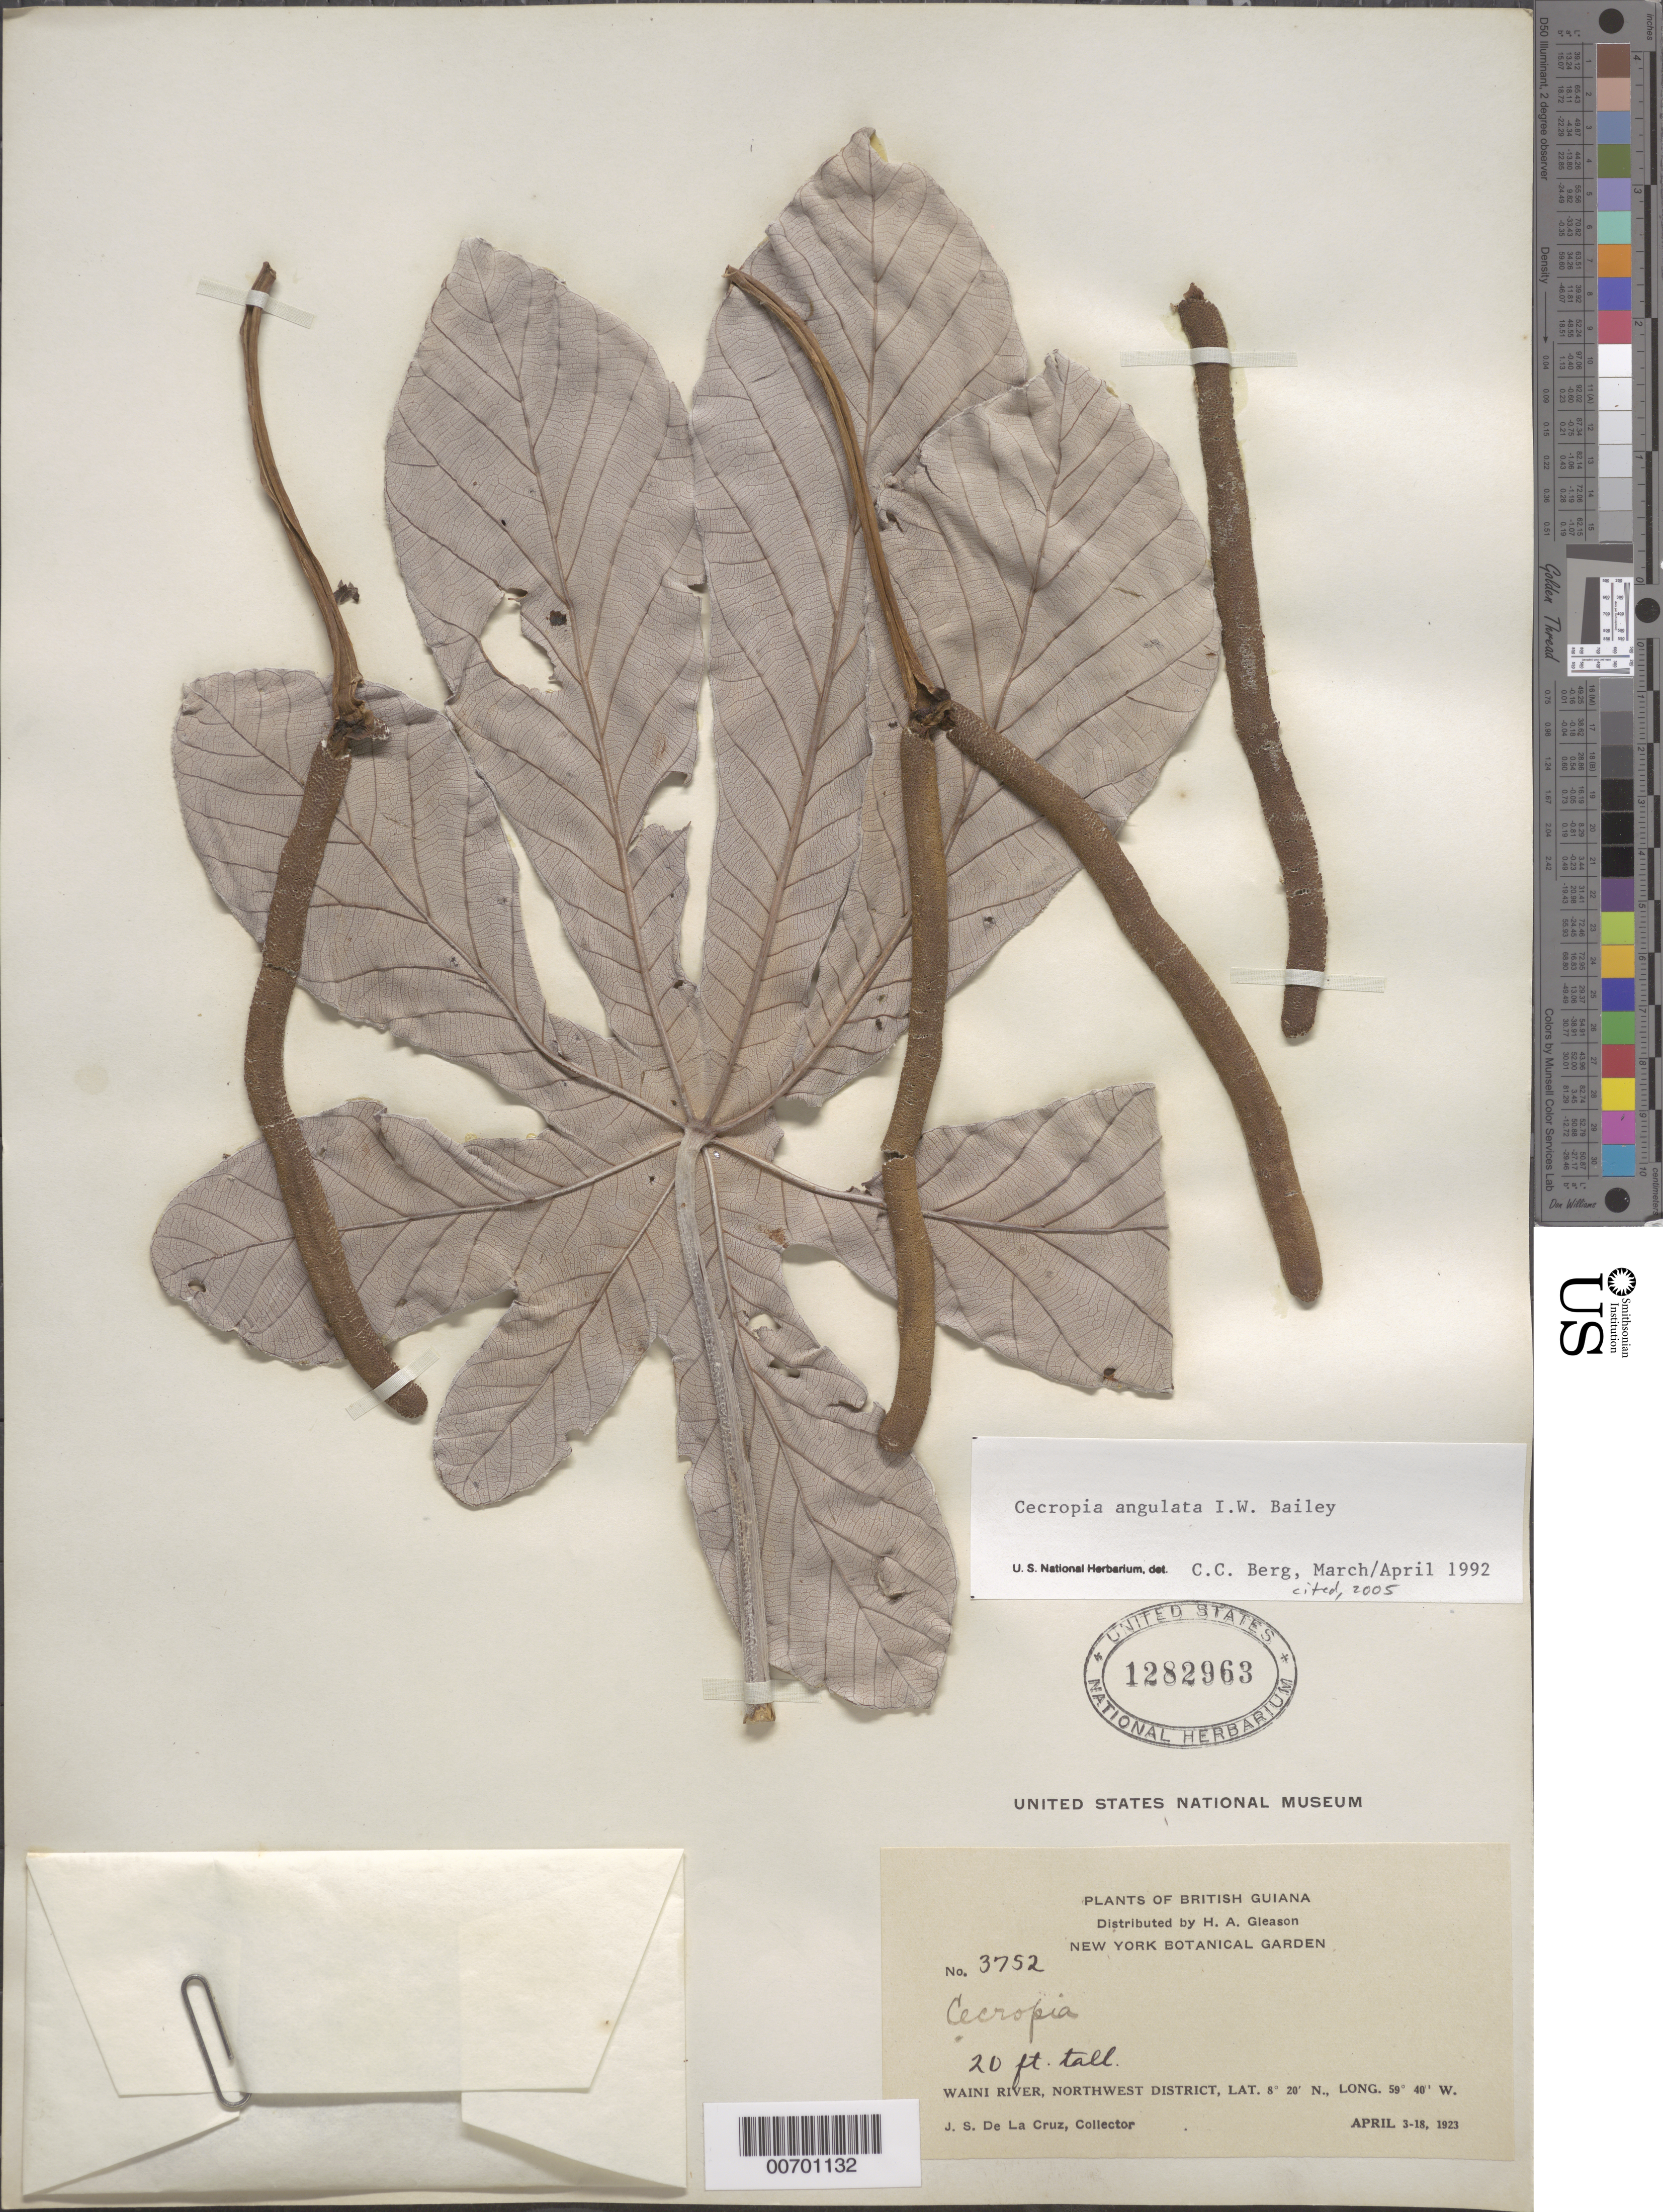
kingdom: Plantae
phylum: Tracheophyta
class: Magnoliopsida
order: Rosales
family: Urticaceae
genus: Cecropia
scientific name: Cecropia angulata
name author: I.W. Bailey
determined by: Berg, C. C.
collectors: J. S. de la Cruz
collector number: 3752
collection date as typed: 3-Apr-23 to 18-Apr-23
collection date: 1923-04-03/1923-04-18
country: Guyana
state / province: Barima-Waini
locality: Waini R., NW District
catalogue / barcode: US 1282963